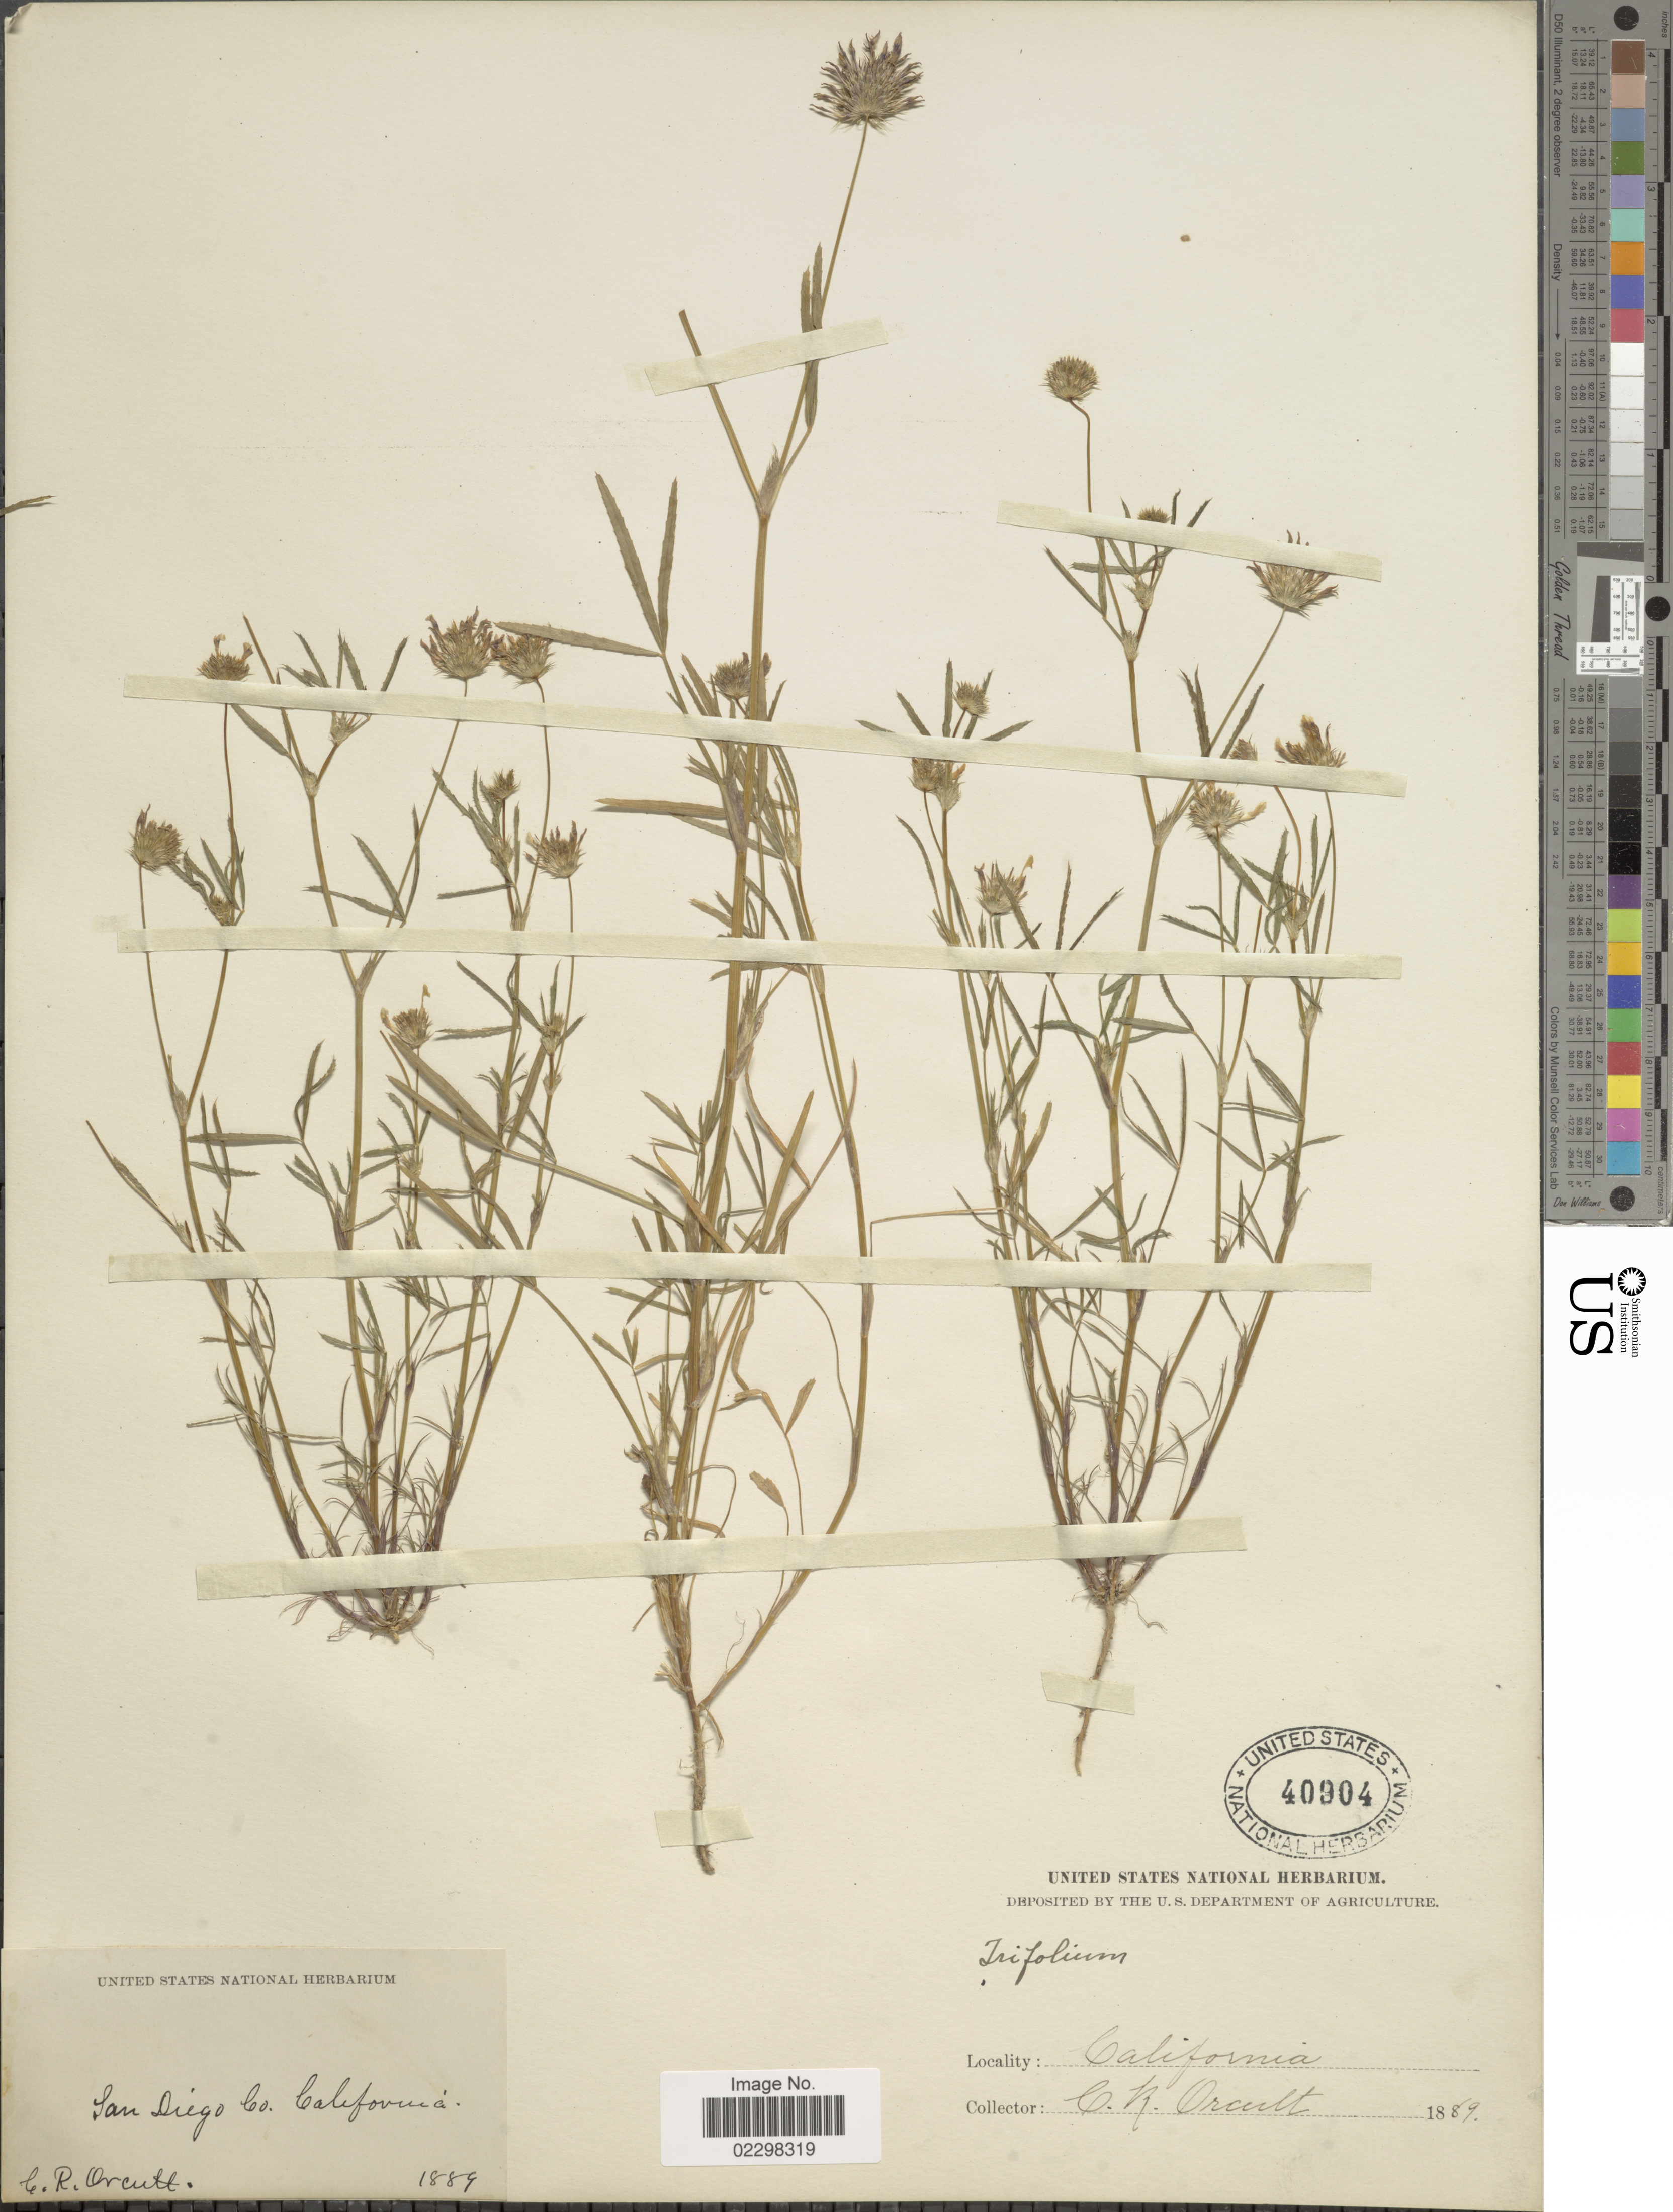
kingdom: Plantae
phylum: Tracheophyta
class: Magnoliopsida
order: Fabales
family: Fabaceae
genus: Trifolium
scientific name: Trifolium tridentatum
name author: Lindl.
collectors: C. R. Orcutt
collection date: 1889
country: United States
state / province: California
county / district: San Diego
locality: California. San Diego Co. California.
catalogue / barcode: US 40904